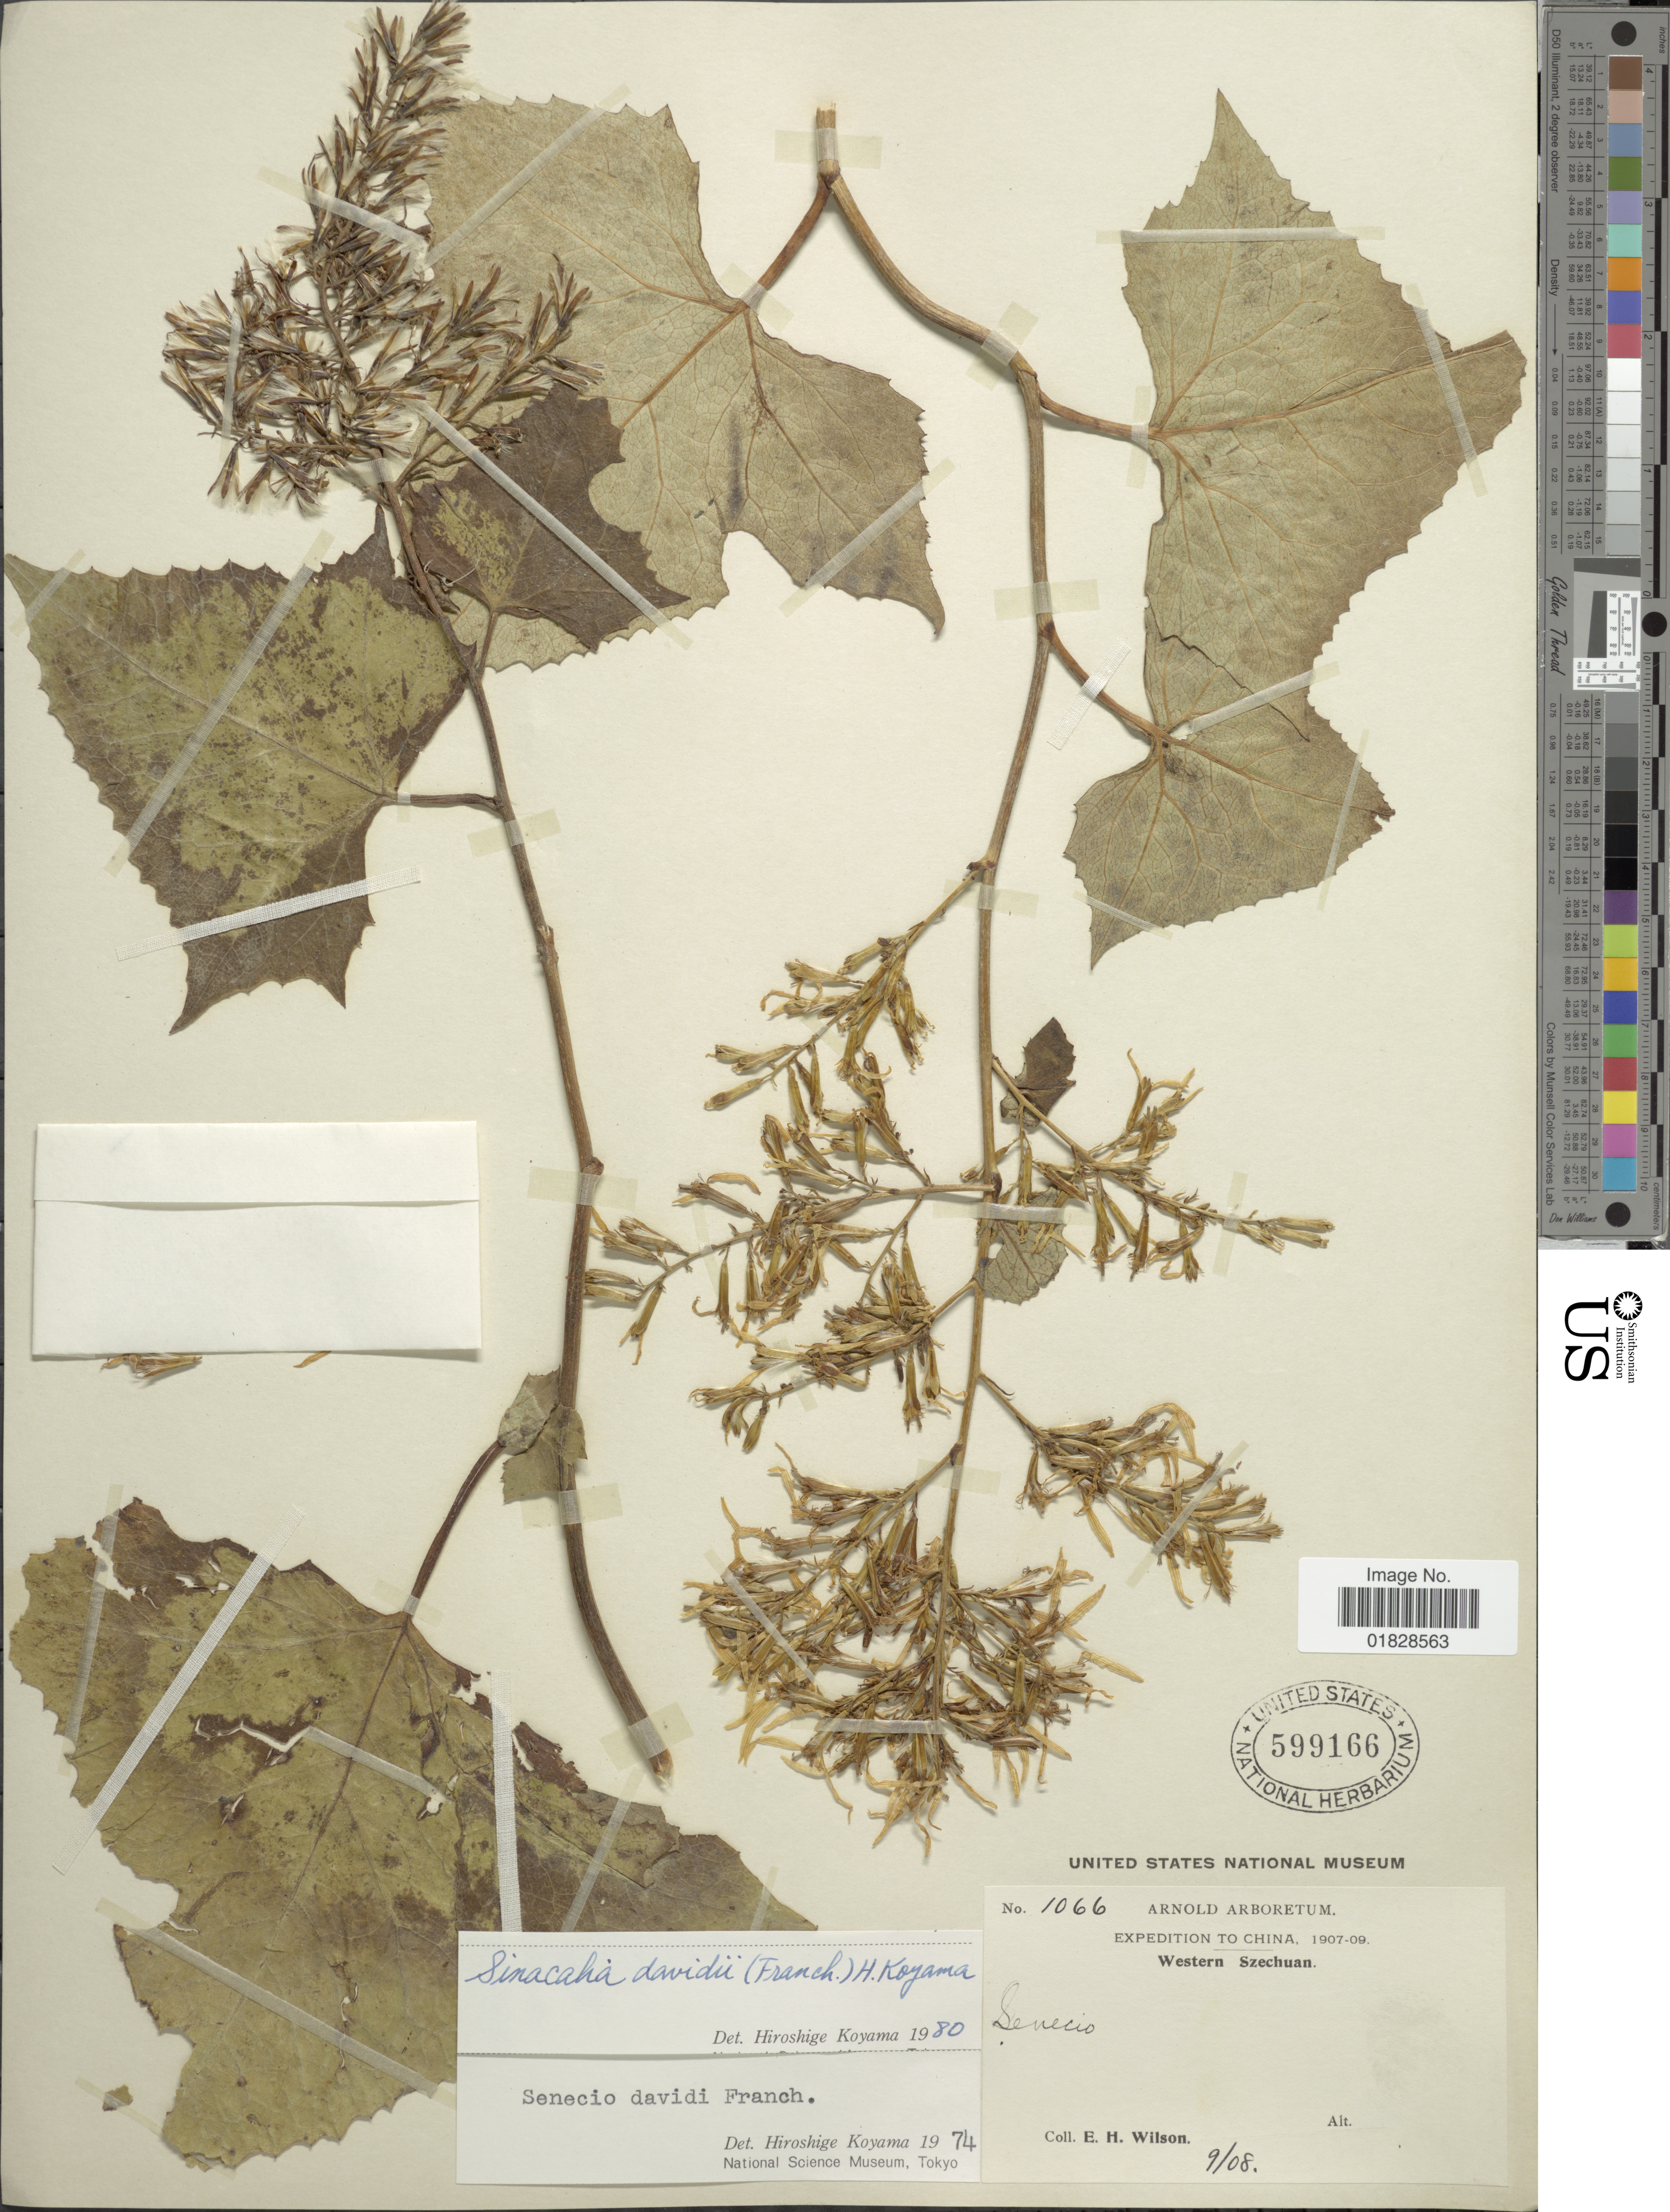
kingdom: Plantae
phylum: Tracheophyta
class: Magnoliopsida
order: Asterales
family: Asteraceae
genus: Sinacalia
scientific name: Sinacalia davidii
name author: (Franch.) Koyama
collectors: E. Wilson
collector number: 1066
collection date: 1908-09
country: China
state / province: Sichuan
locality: Western Szechuan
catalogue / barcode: US 599166